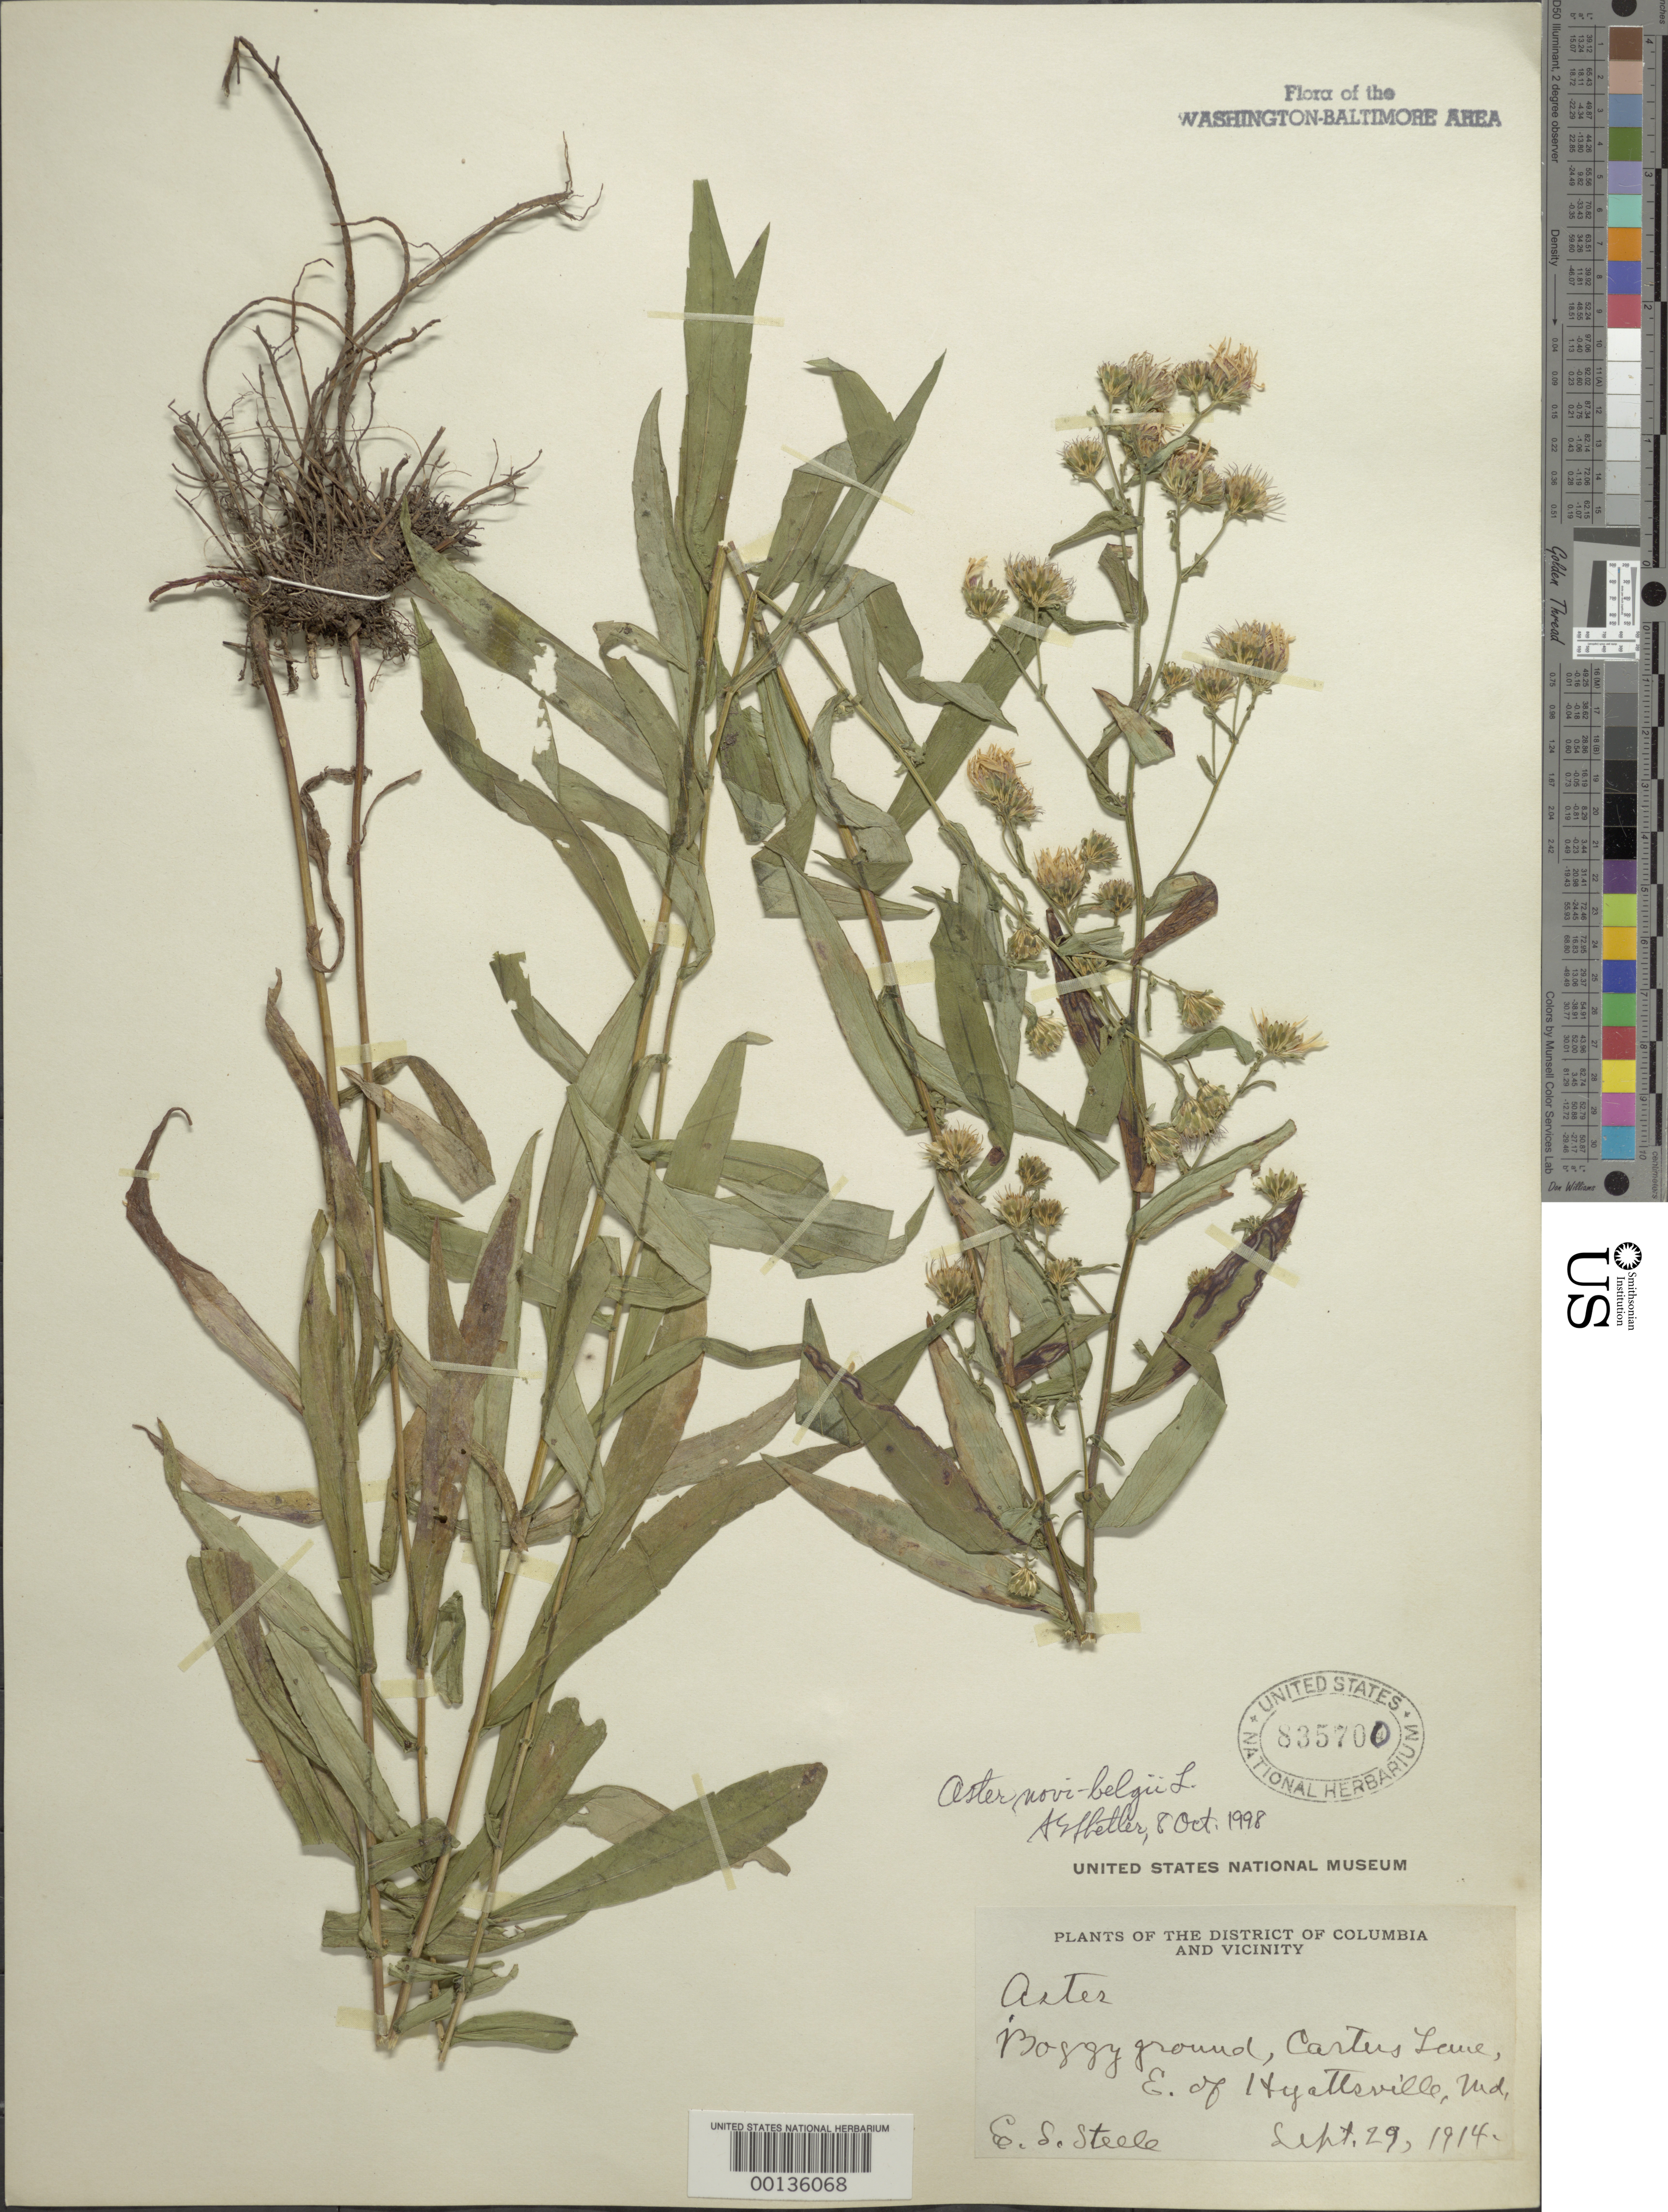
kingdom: Plantae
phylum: Tracheophyta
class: Magnoliopsida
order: Asterales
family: Asteraceae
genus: Symphyotrichum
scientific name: Symphyotrichum novi-belgii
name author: (L.) G.L. Nesom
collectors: E. Steele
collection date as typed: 29 Sep 1914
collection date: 1914-09-29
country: United States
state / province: Maryland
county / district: Prince George's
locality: Carters Lane east of Hyattsville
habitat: Boggy ground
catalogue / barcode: US 835700